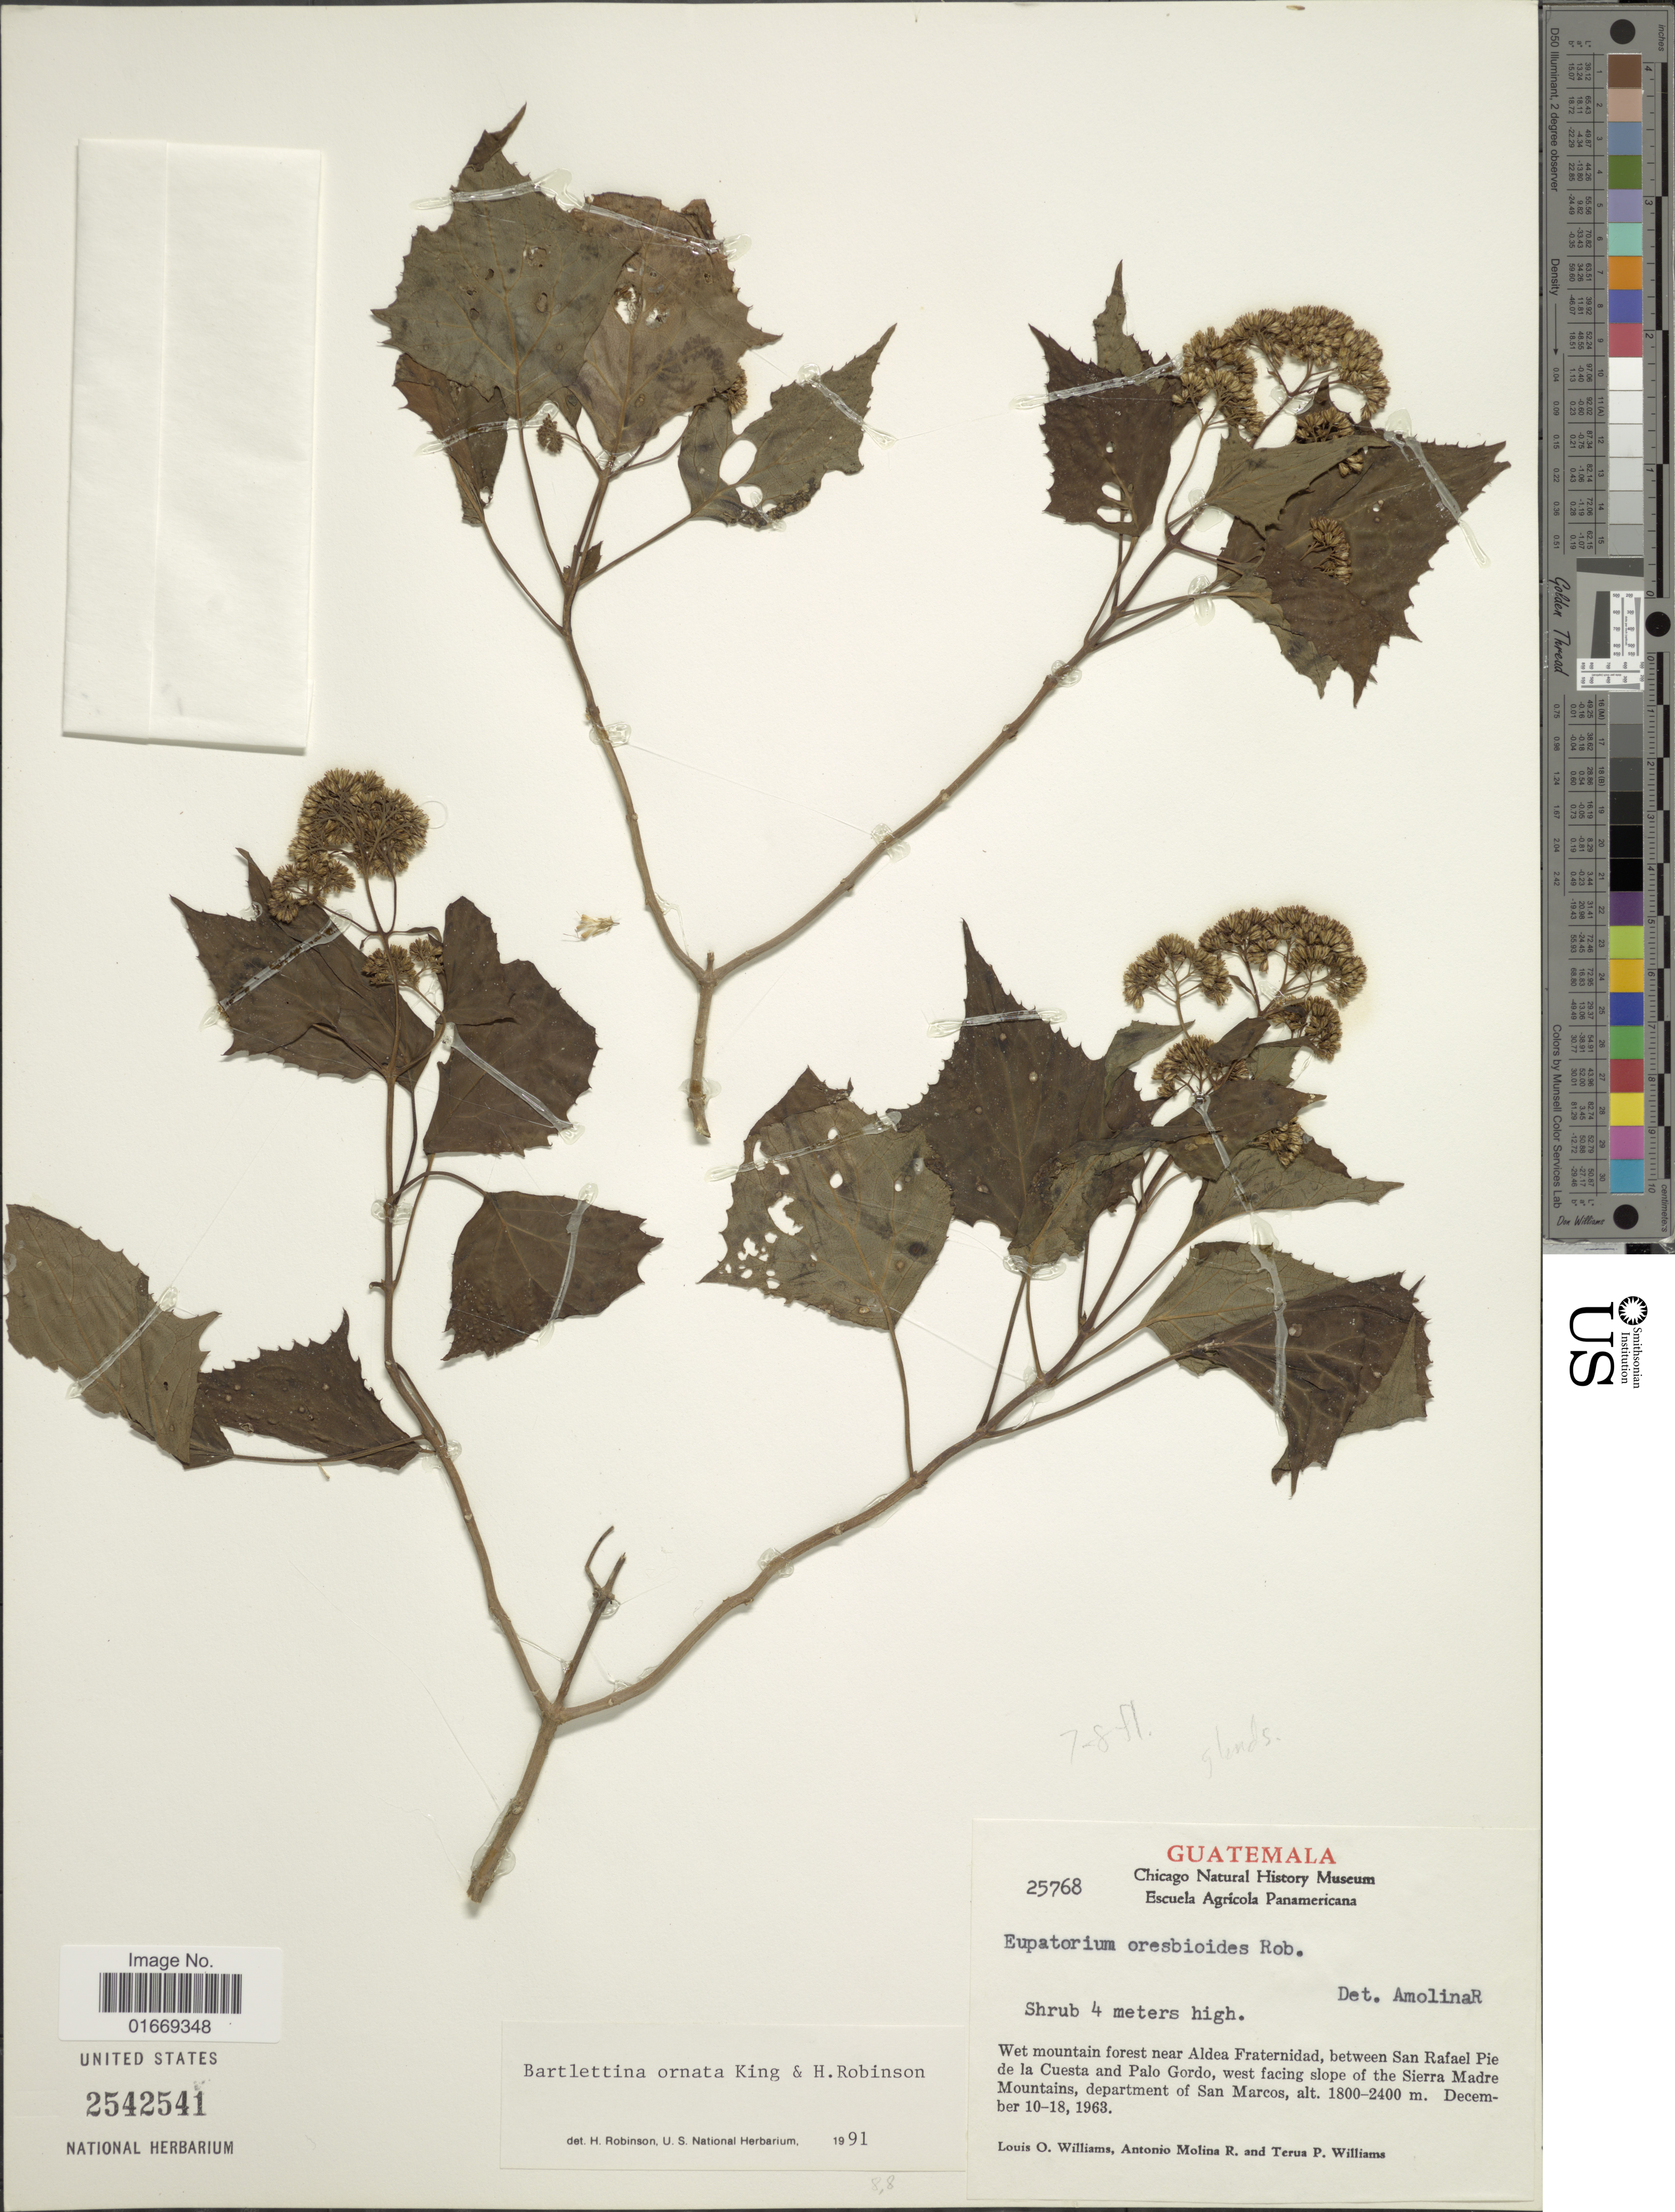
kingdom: Plantae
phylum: Tracheophyta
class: Magnoliopsida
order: Asterales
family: Asteraceae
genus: Bartlettina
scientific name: Bartlettina ornata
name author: R.M. King & H. Rob.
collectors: L. O. Williams, A. Molina R. & T. P. Williams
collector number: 25768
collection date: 1963-12-10/1963-12-18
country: Guatemala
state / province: San Marcos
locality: Wet mountain forest near Aldea Fraternidad, between San Rafael Pie de la Cuesta and Palo Gordo, west facing slope of the Sierra Madre Mountains, department of San Marcos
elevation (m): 1800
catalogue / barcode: US 2542541